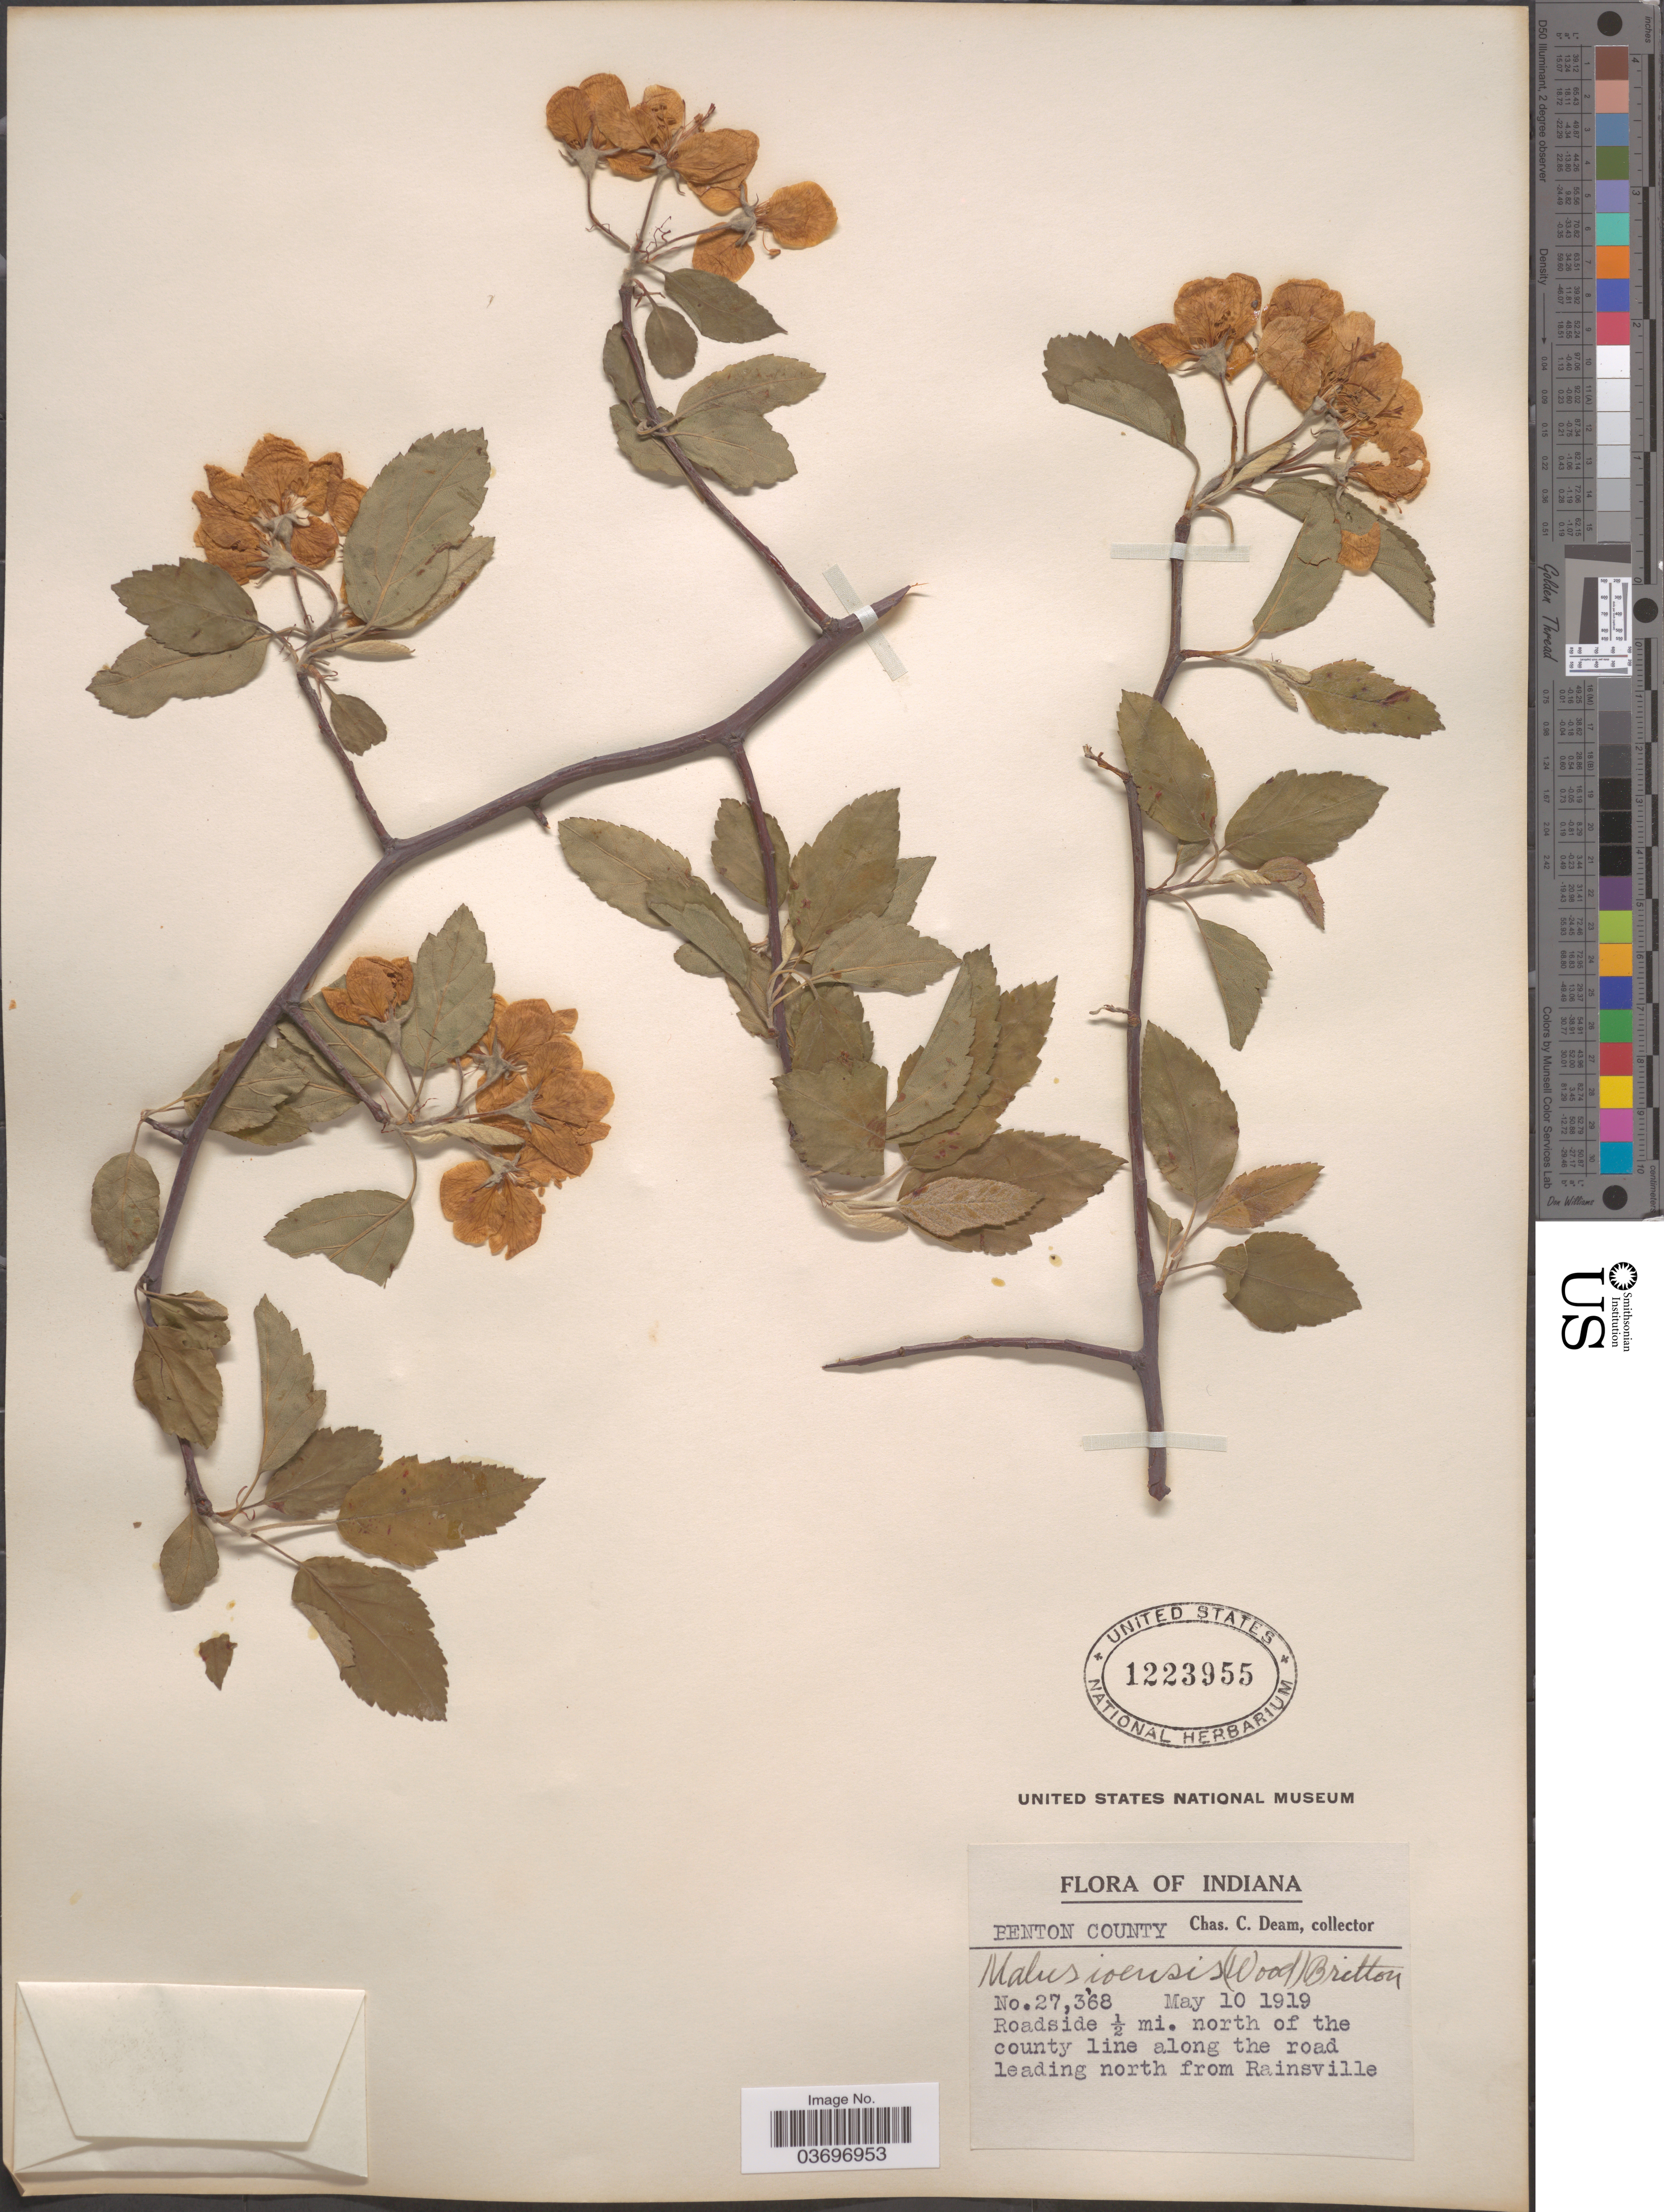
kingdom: Plantae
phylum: Tracheophyta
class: Magnoliopsida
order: Rosales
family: Rosaceae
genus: Malus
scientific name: Malus ioensis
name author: (Alph. Wood) Britton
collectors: C. C. Deam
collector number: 27368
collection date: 1919-05-10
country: United States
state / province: Indiana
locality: Penton County. Roadside ½ mi. north of the county line along the road leading north from Rainsville.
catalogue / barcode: US 1223955